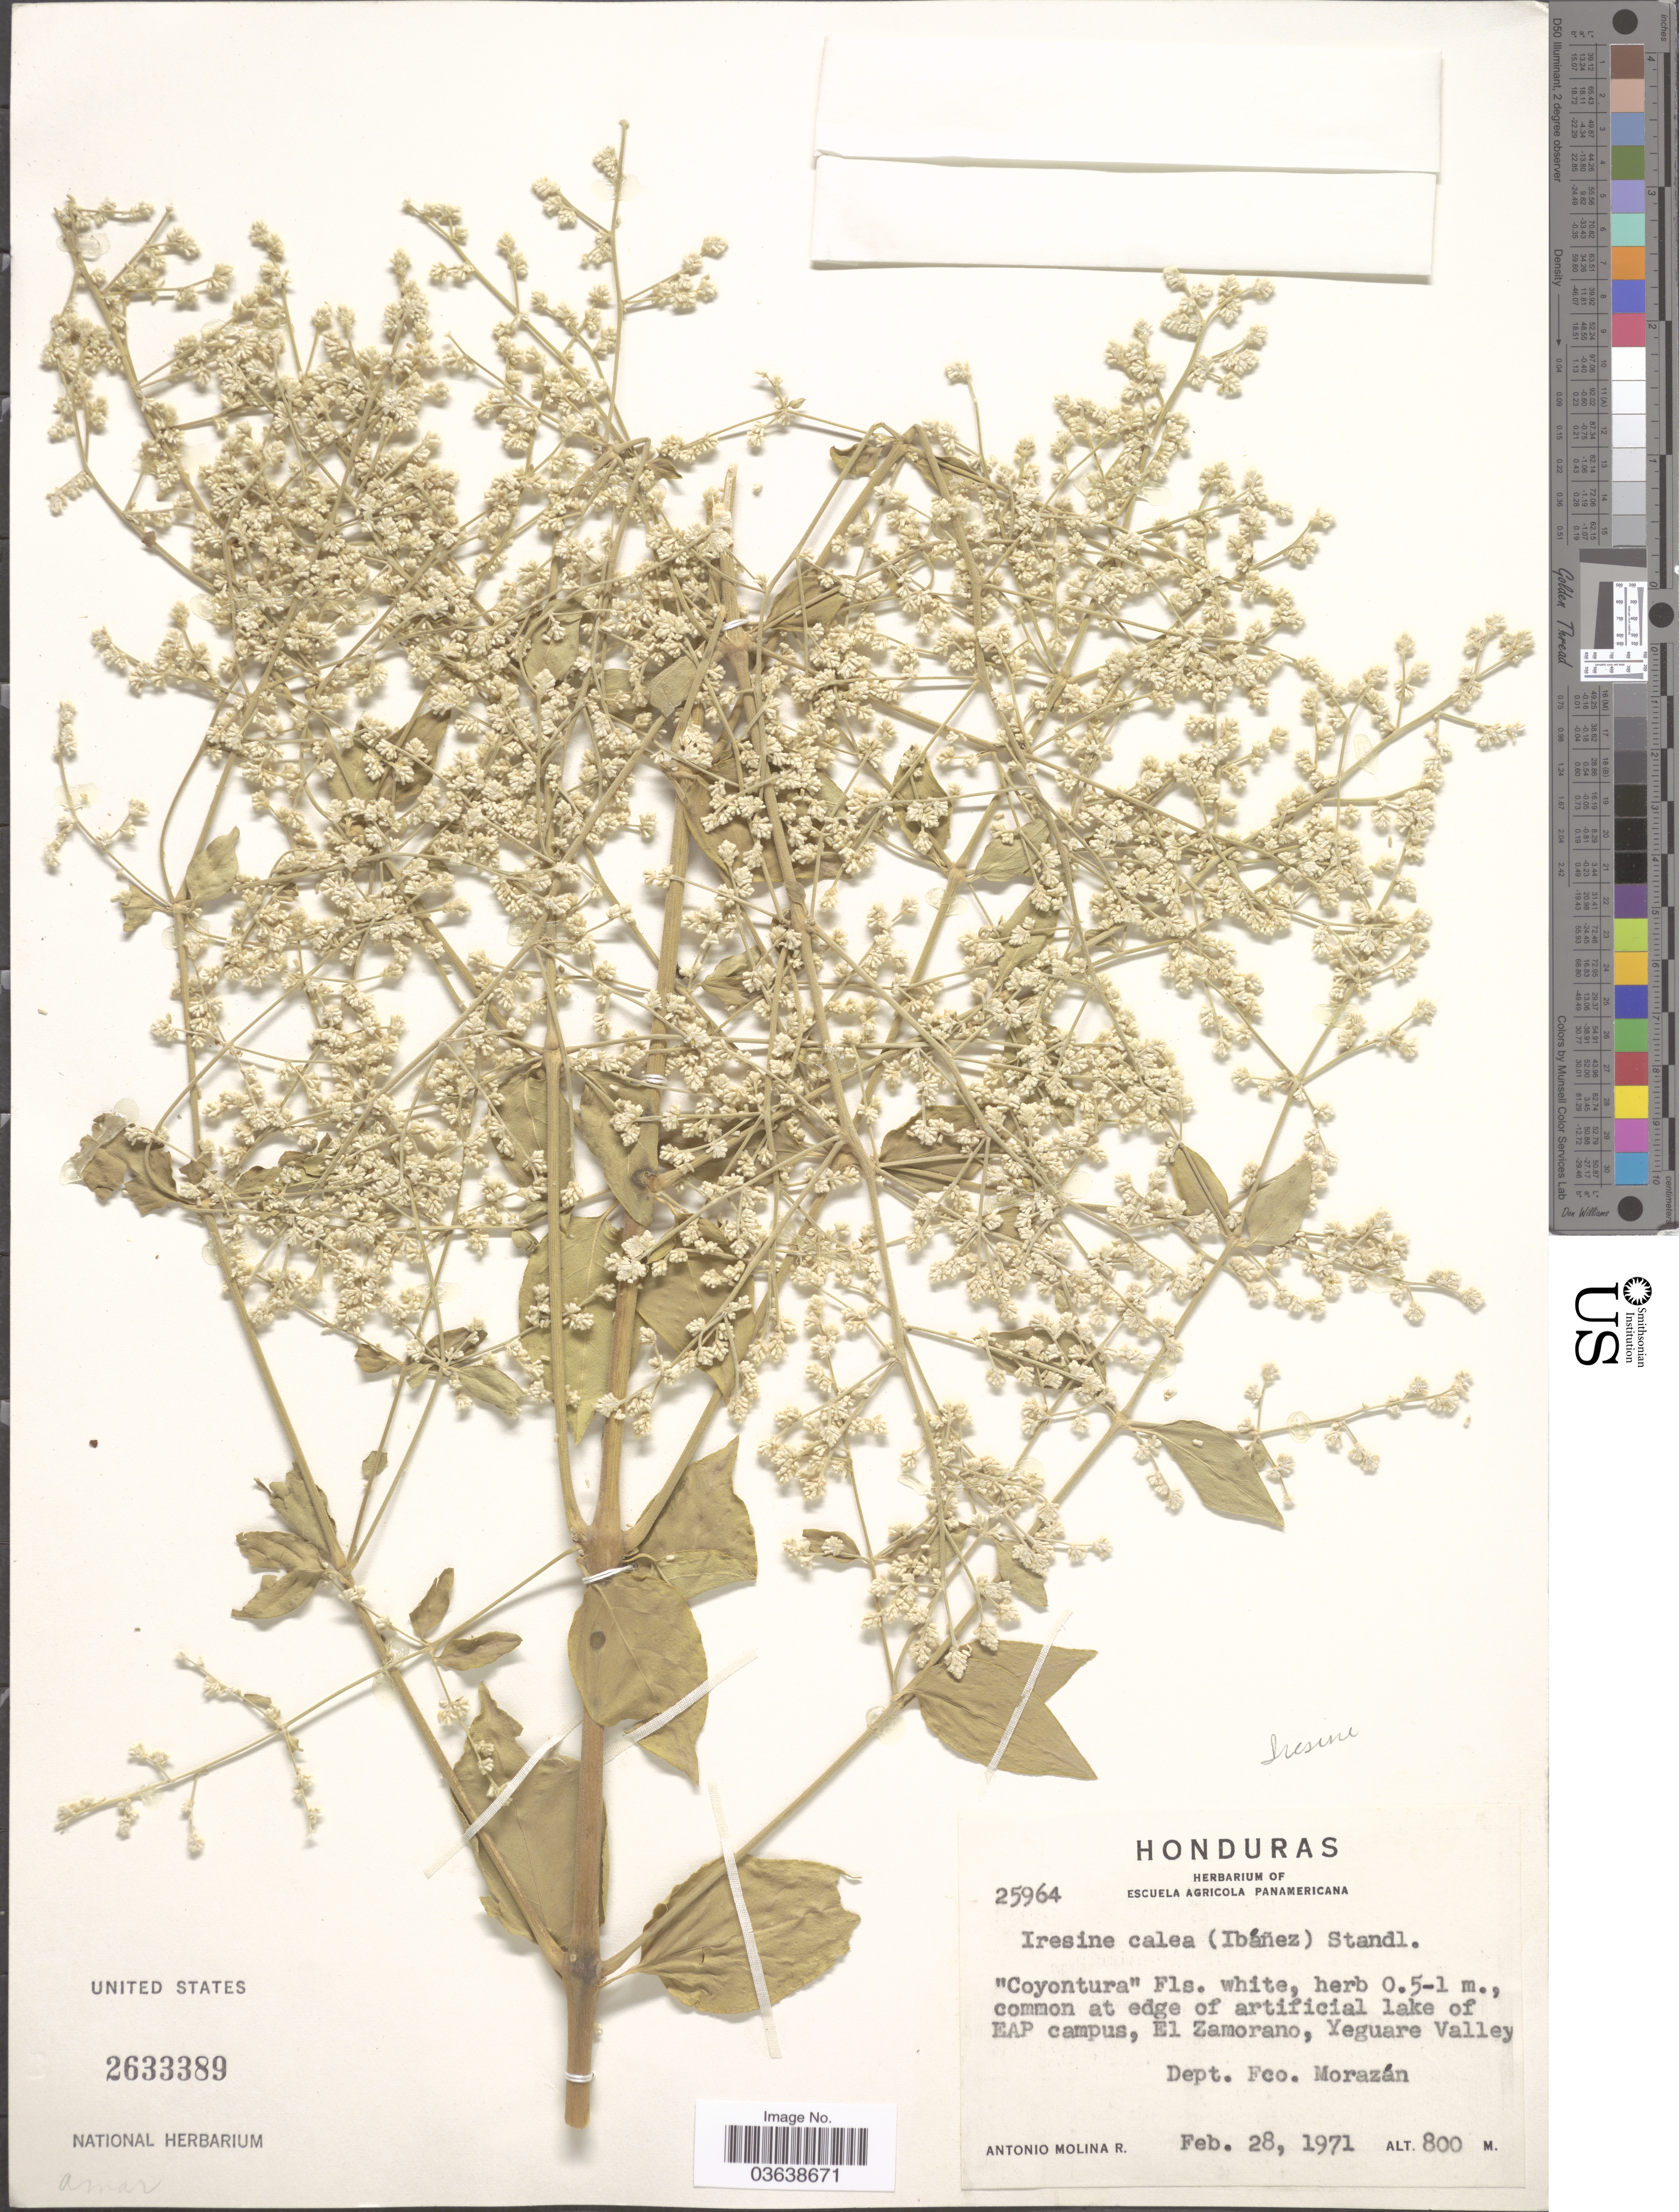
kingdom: Plantae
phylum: Tracheophyta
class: Magnoliopsida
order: Caryophyllales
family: Amaranthaceae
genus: Iresine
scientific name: Iresine calea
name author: (Ibáñez) Standl.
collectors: A. Molina R.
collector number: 25964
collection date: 1971-02-28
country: Honduras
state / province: Fco. Morazán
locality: Edge of artificial lake of EAP campus, El Zamorano, Yeguare Valley, Dept. Fco. Morazán.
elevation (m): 800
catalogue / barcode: US 2633389